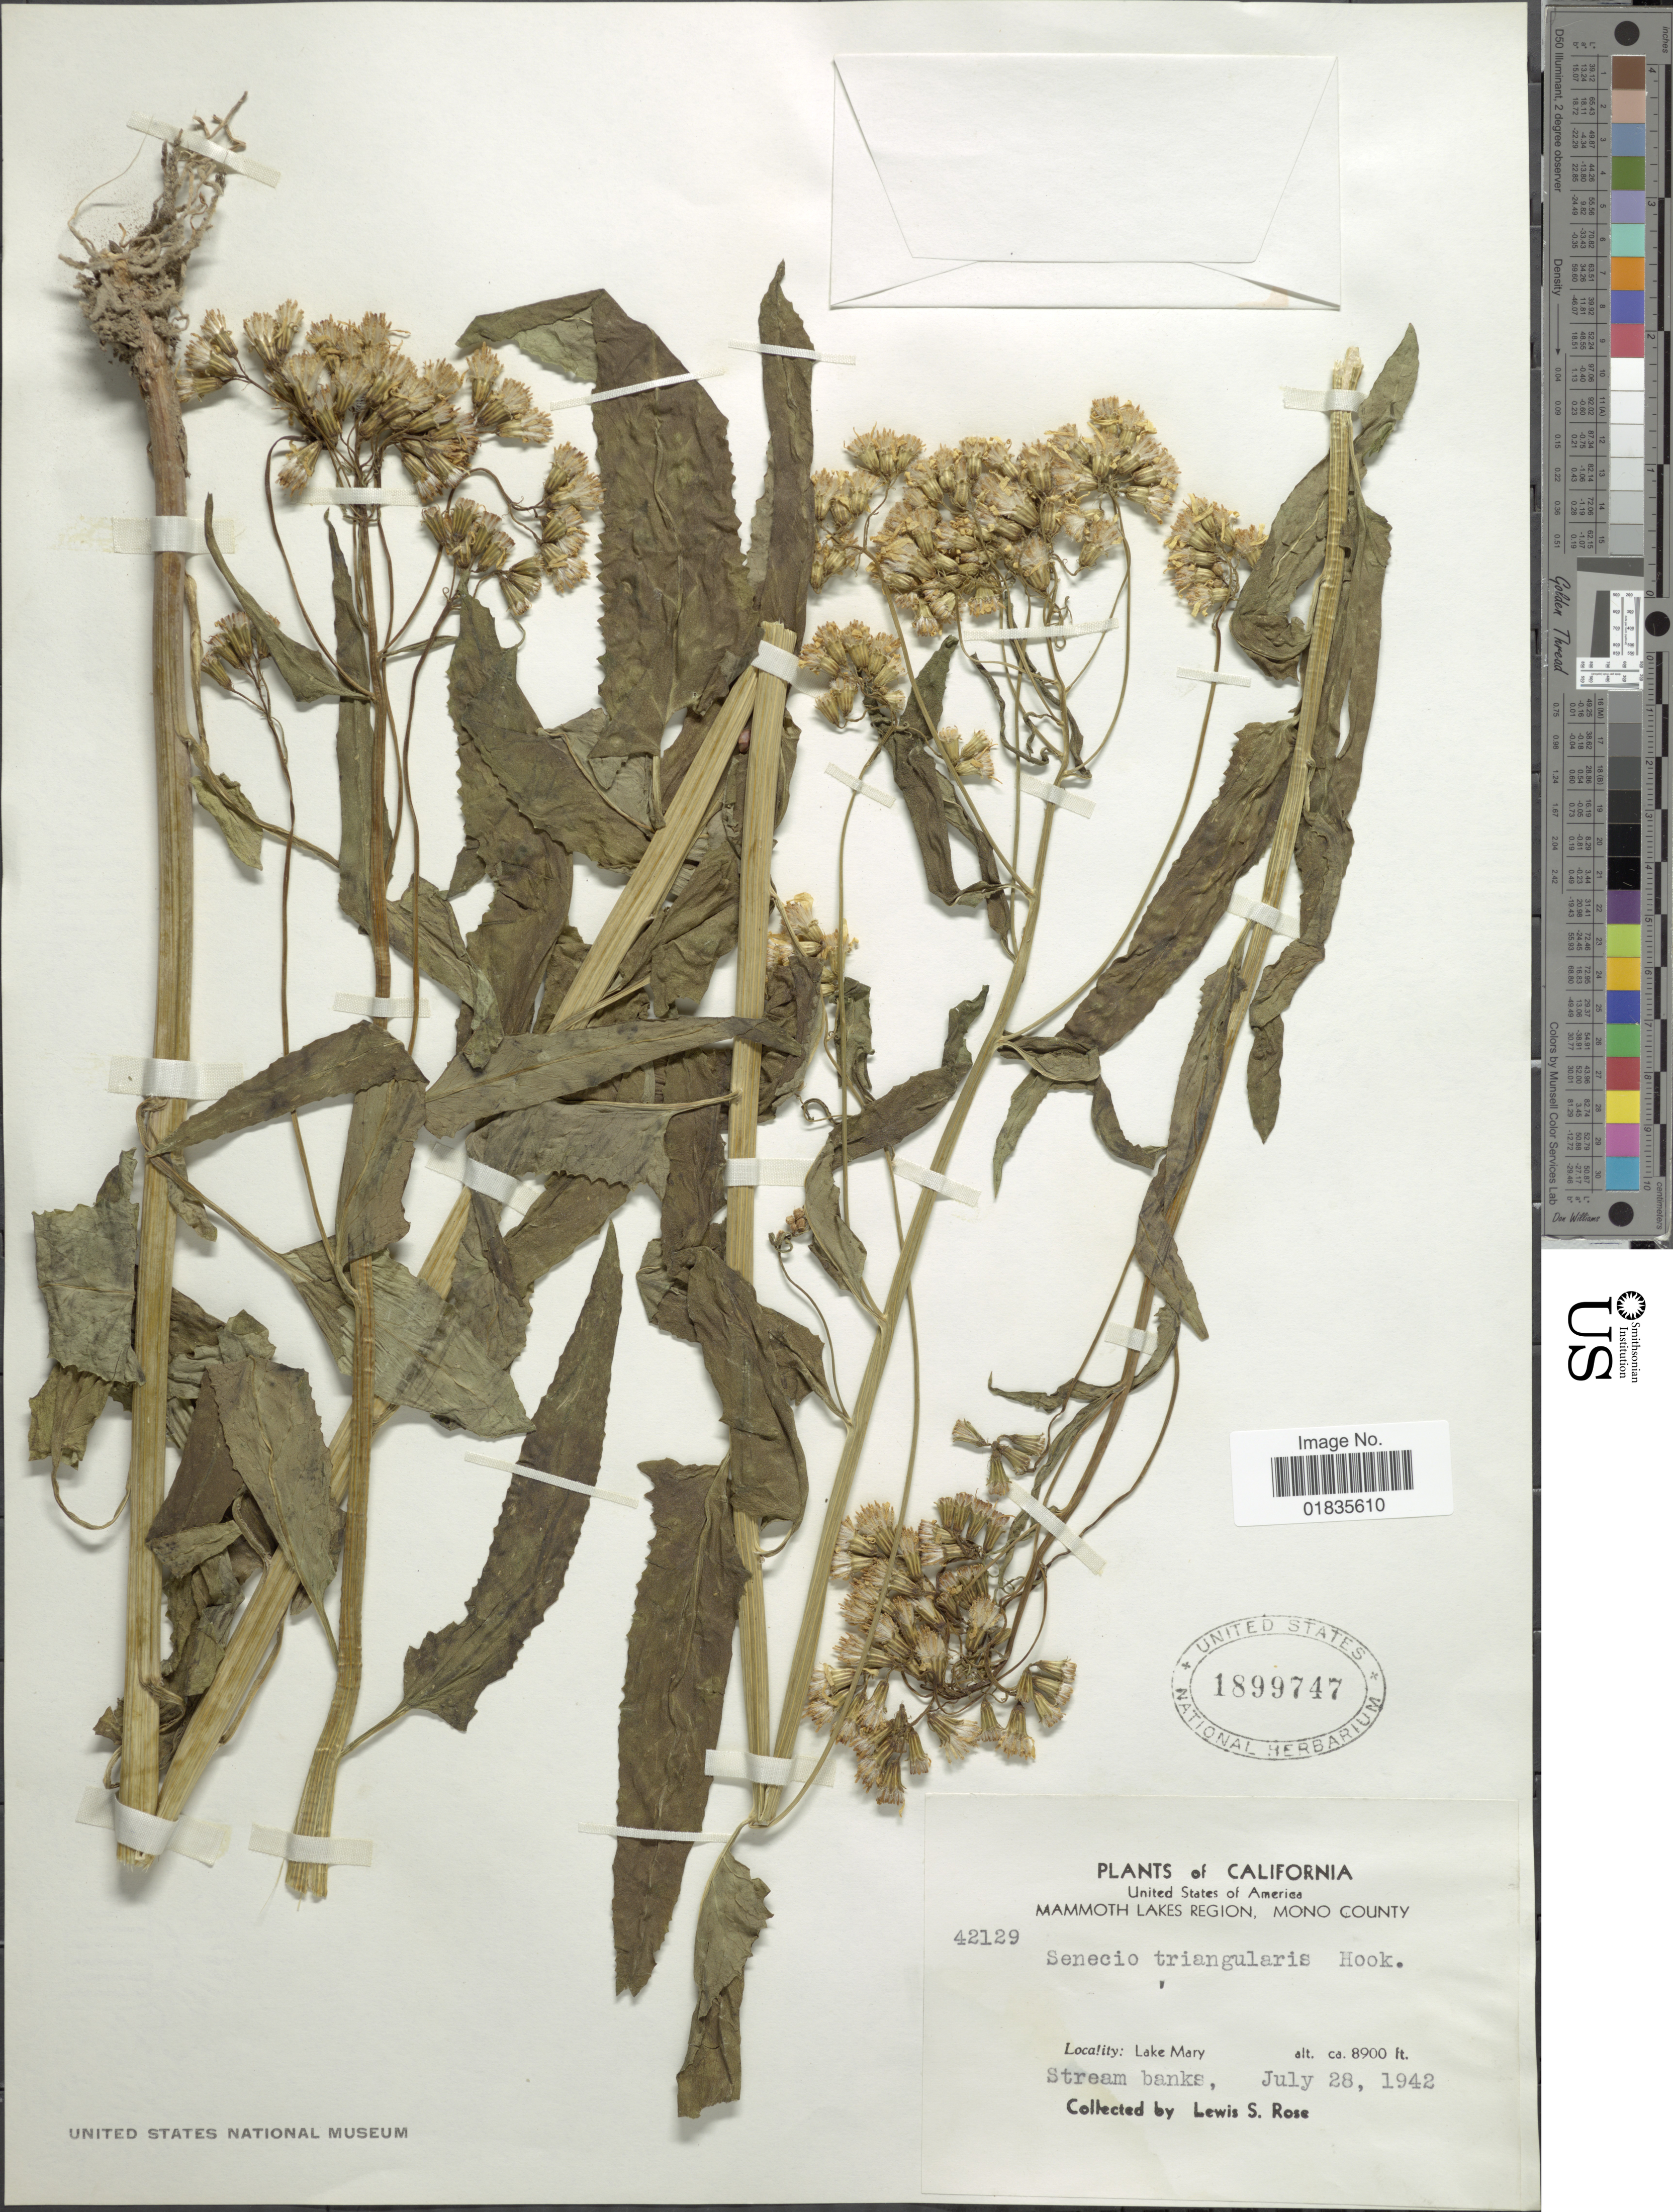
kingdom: Plantae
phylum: Tracheophyta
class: Magnoliopsida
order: Asterales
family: Asteraceae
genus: Senecio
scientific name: Senecio triangularis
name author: Hook.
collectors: L. S. Rose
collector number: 42129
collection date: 1942-07-28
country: United States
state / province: California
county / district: Mono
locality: Mammoth Lake Region, Mono County, Lake Mary, stream banks.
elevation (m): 2713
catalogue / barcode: US 1899747